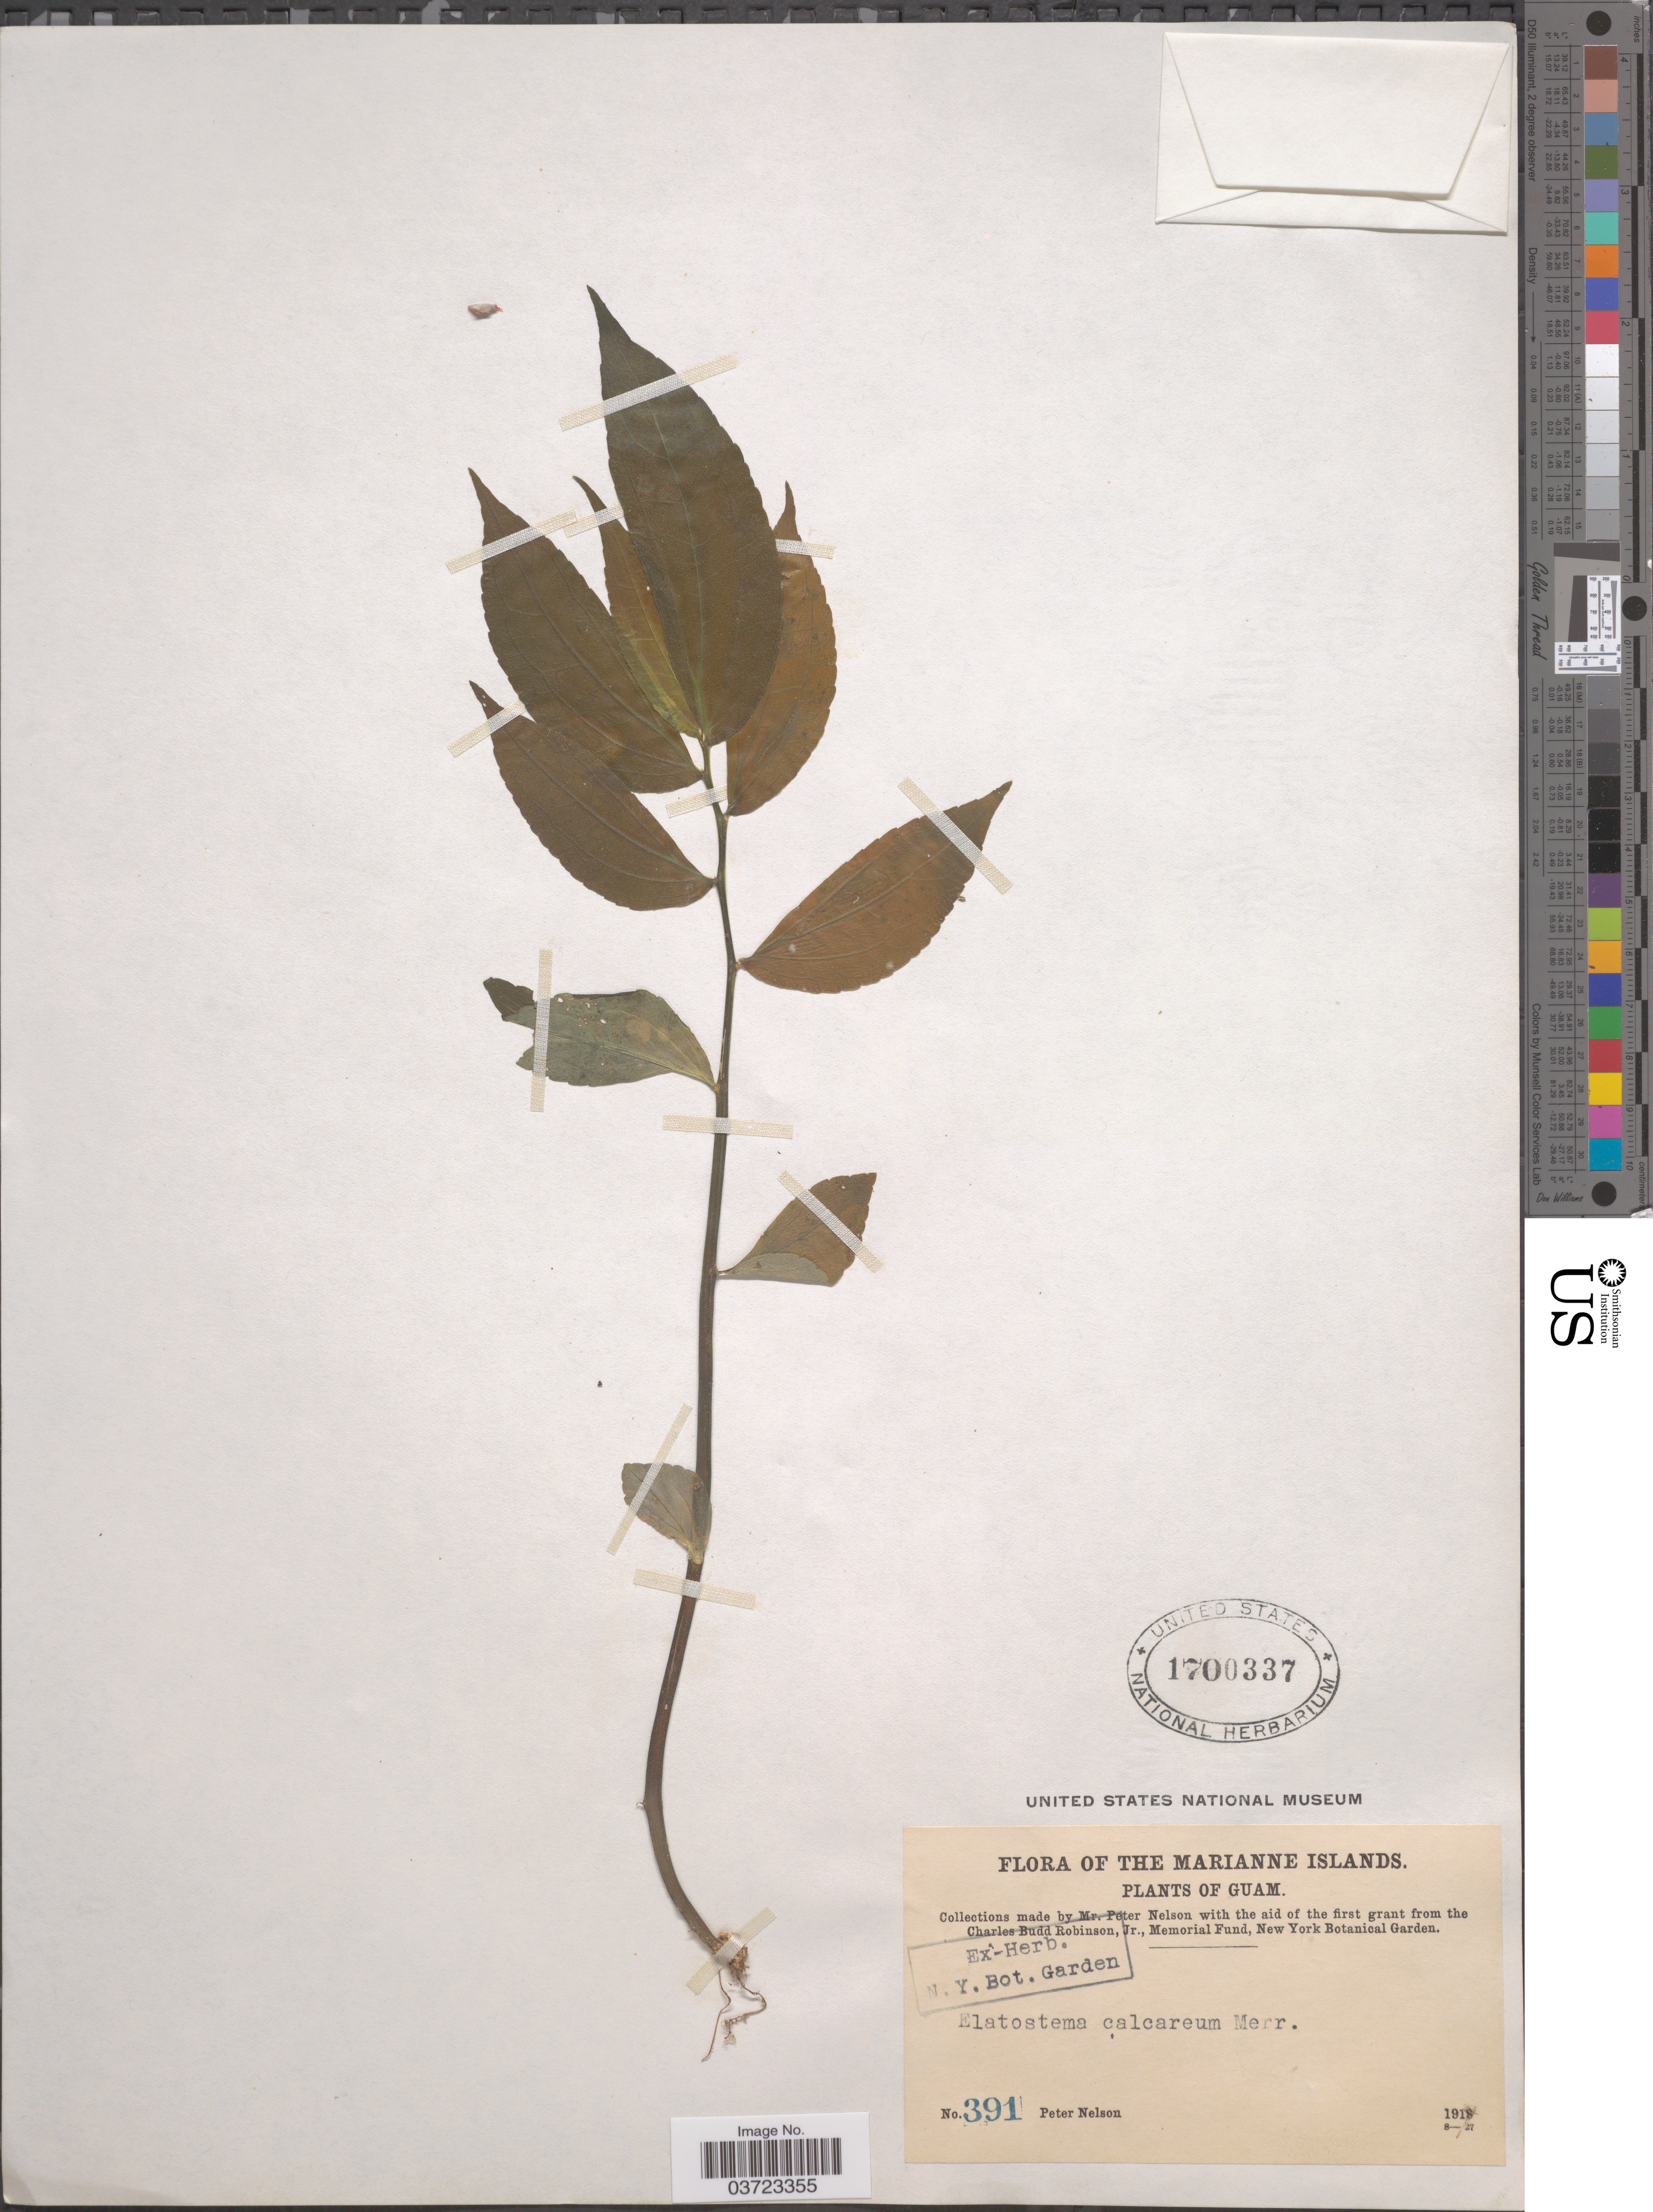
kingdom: Plantae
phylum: Tracheophyta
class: Magnoliopsida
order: Rosales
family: Urticaceae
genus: Elatostema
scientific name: Elatostema calcareum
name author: Merr.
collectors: P. Nelson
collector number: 391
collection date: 1918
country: Guam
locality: Marianne Islands.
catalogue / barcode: US 1700337